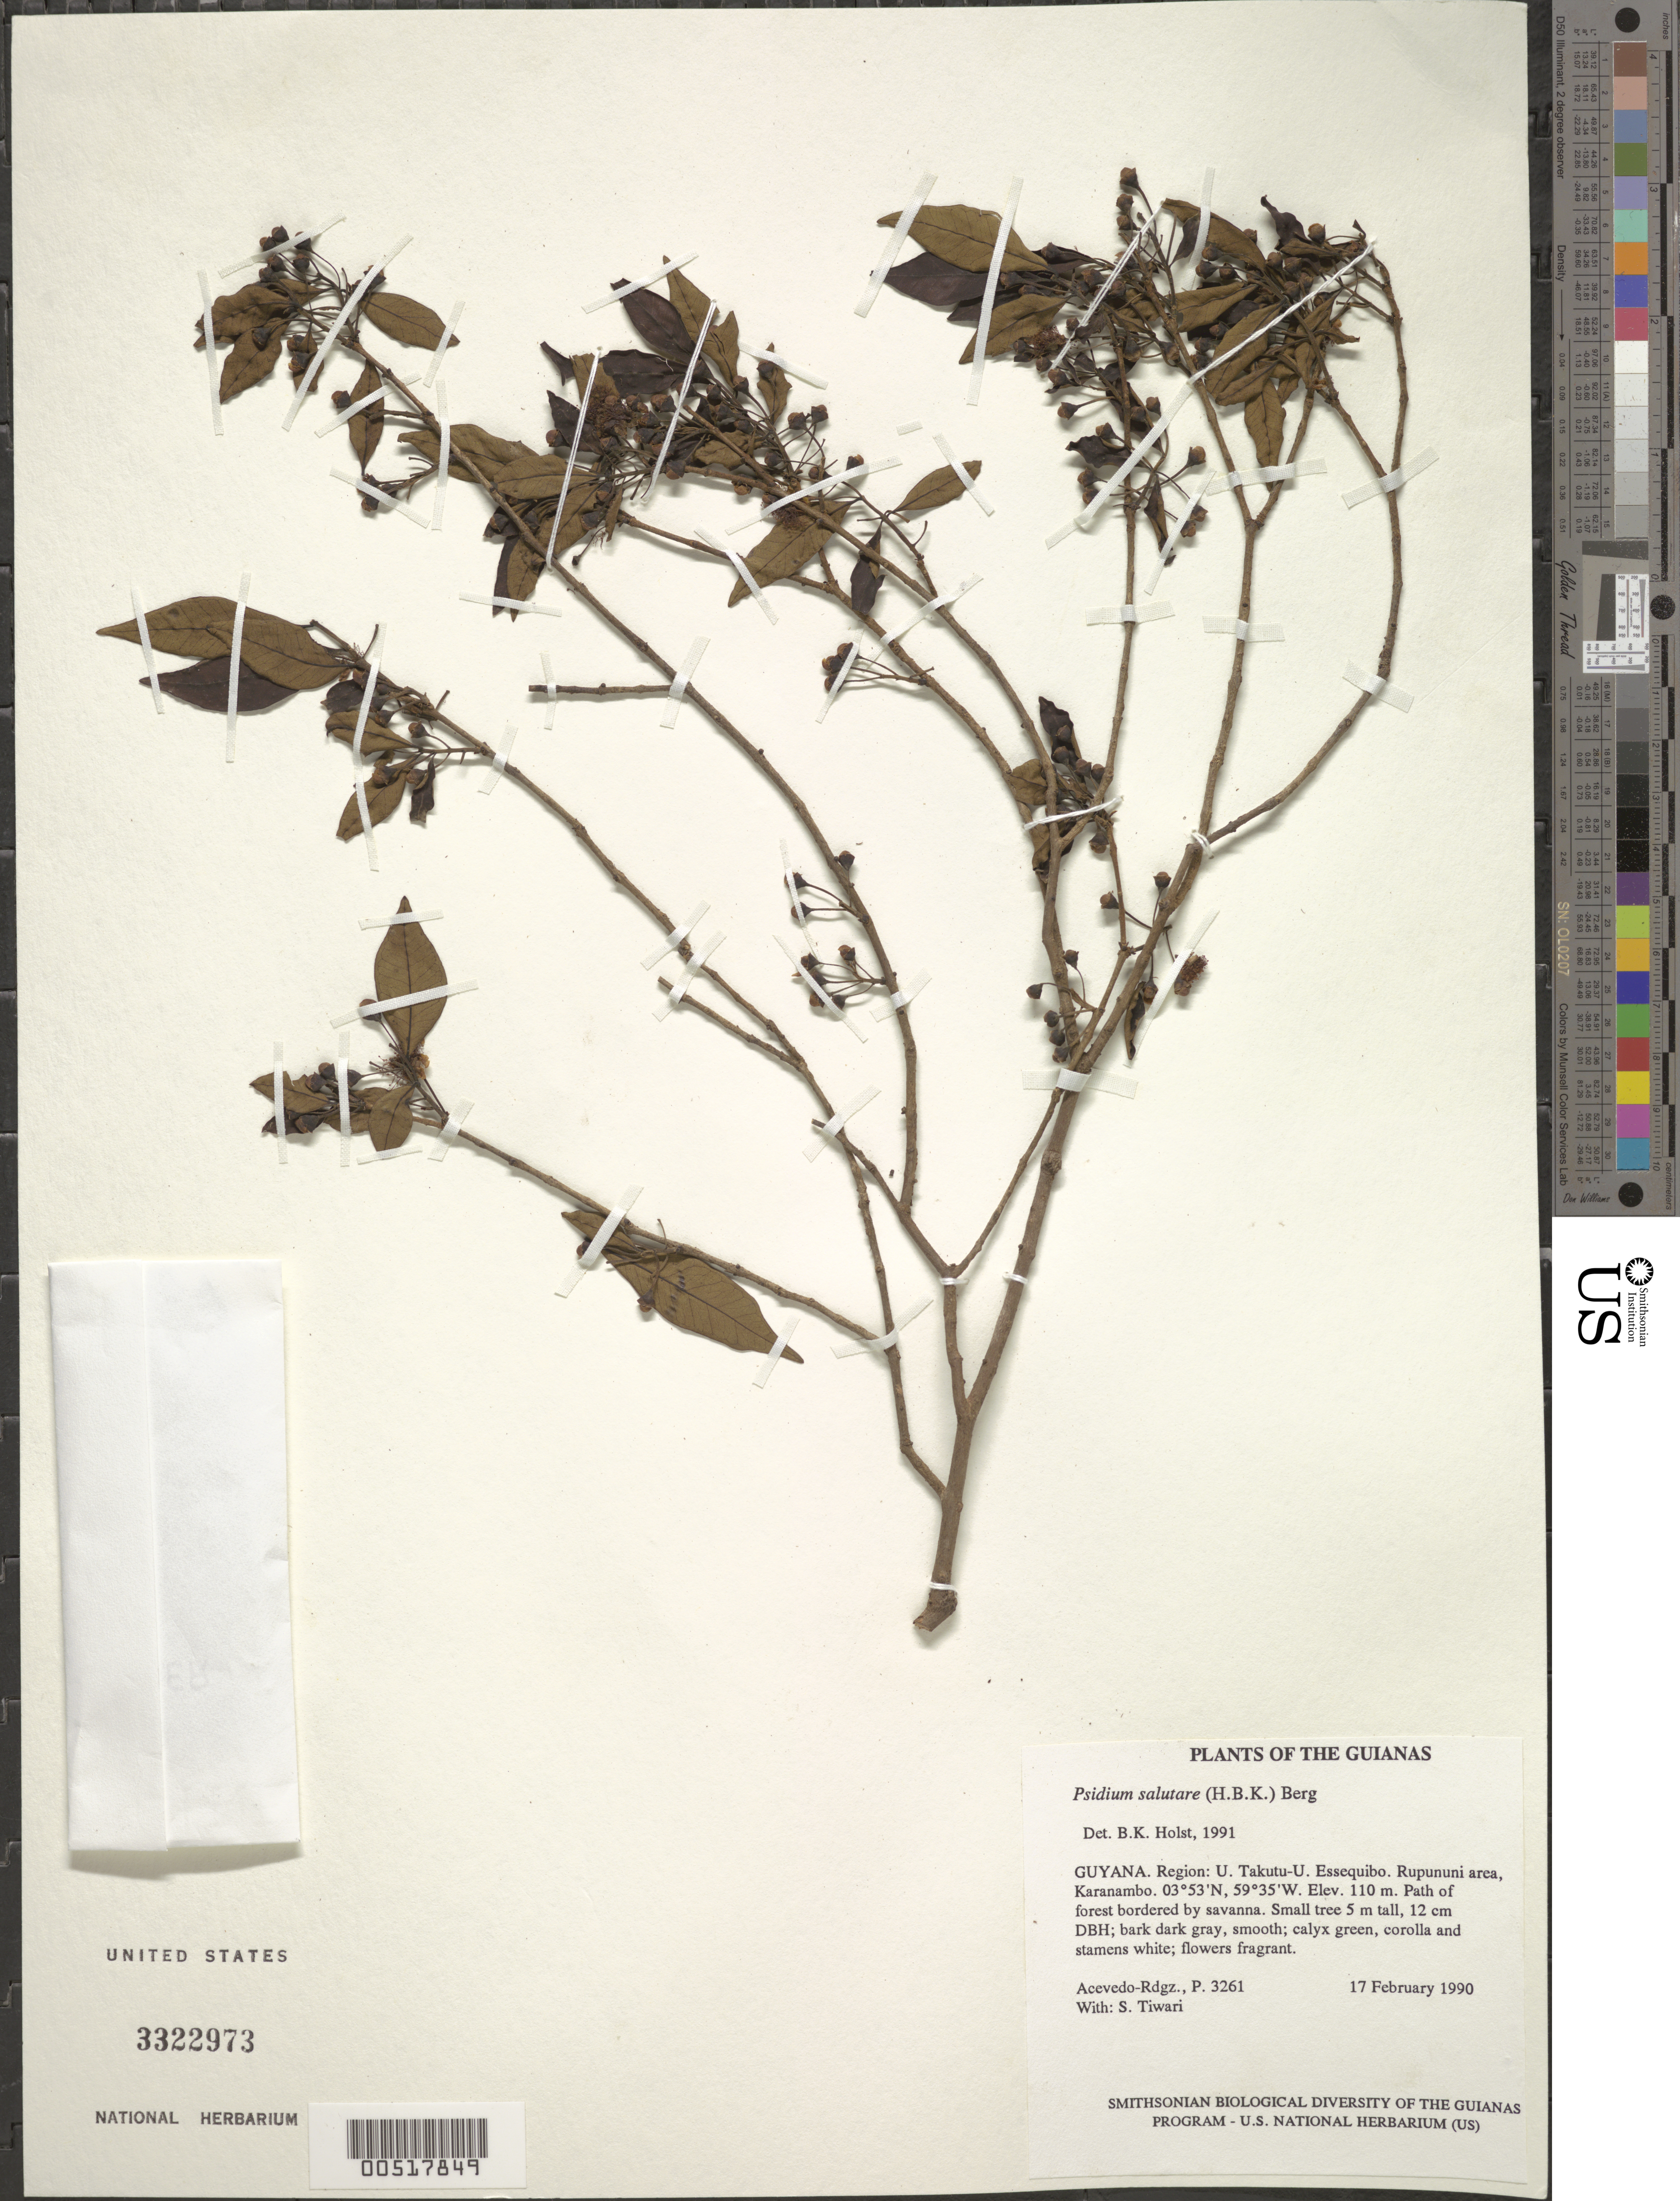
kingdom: Plantae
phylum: Tracheophyta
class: Magnoliopsida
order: Myrtales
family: Myrtaceae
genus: Psidium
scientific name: Psidium salutare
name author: (Kunth) O. Berg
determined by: Holst, Bruce K.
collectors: P. Acevedo-Rodr. & S. Tiwari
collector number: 3261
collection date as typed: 17 Feb 1990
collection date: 1990-02-17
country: Guyana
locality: U. Takutu - U. Essequibo. Rupununi area, Karanambo.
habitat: Path of forest bordered by savanna.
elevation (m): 110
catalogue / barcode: US 3322973